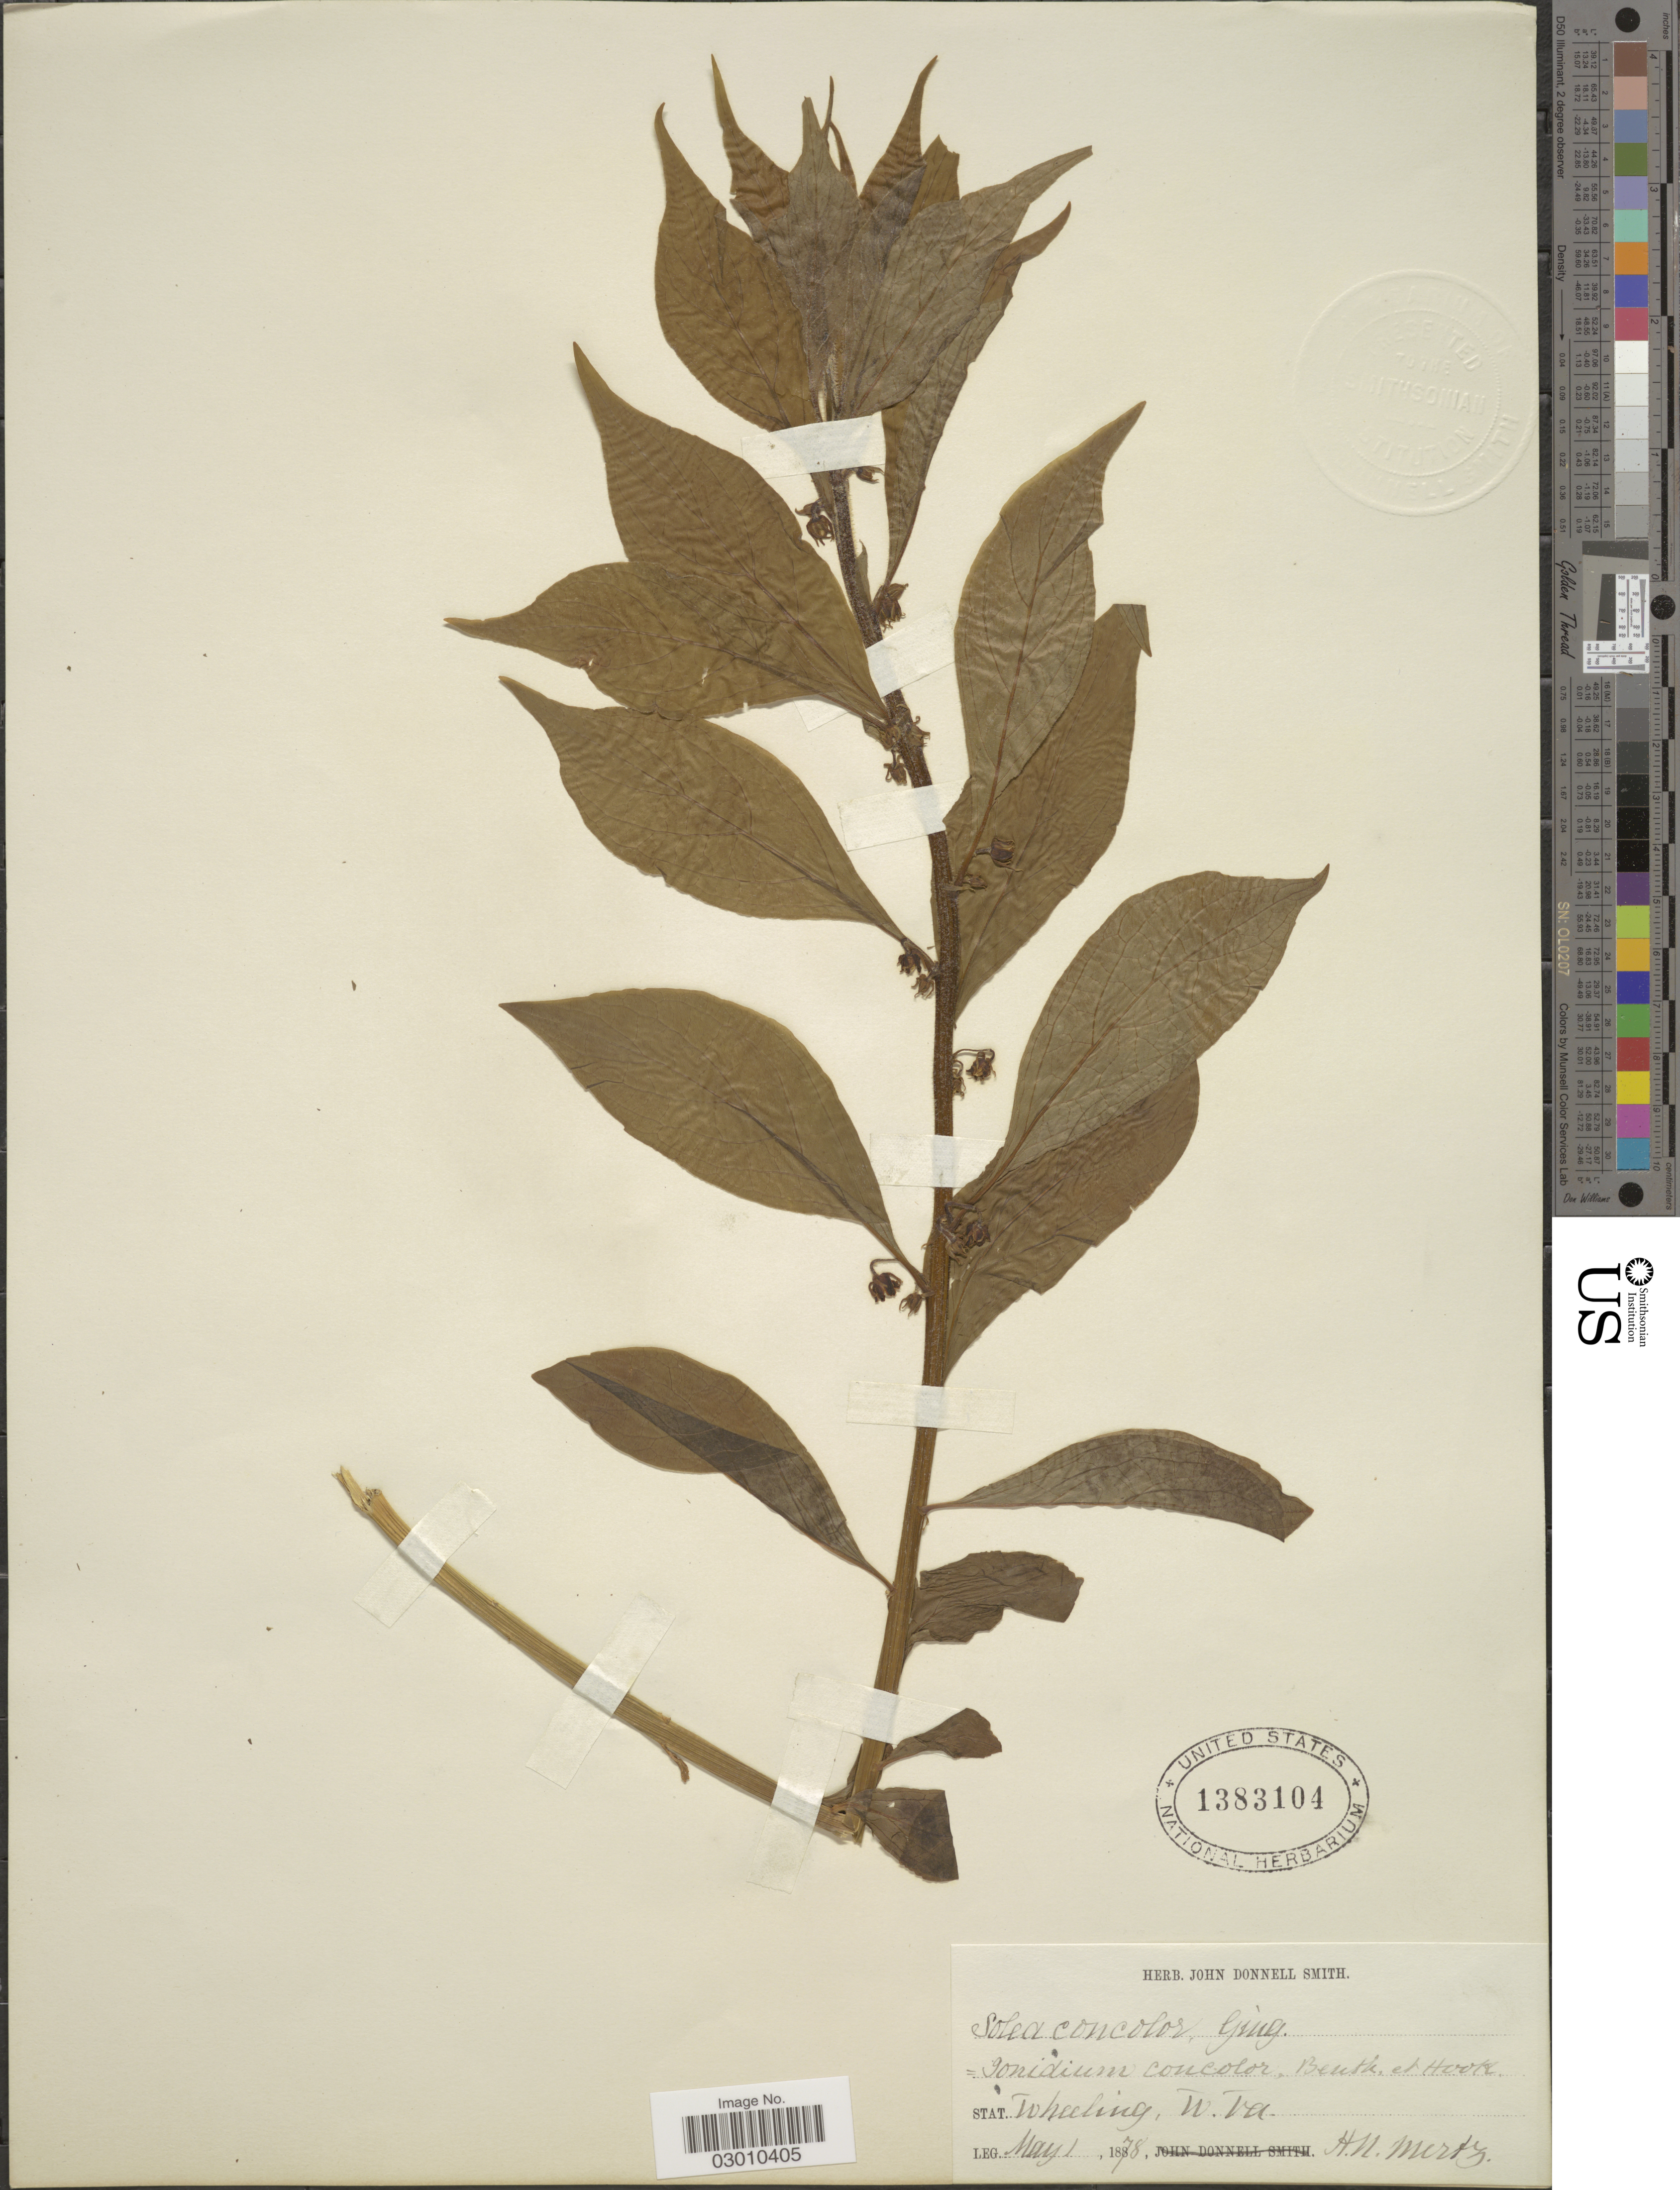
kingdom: Plantae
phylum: Tracheophyta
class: Magnoliopsida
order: Malpighiales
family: Violaceae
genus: Cubelium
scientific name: Cubelium concolor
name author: (T.F. Forst.) Raf. ex Britton & A. Br.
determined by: Strong, Mark T., (BOT), Smithsonian Institution - National Museum of Natural History (UNITED STATES)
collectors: H. Mertz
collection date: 1878-05-01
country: United States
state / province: West Virginia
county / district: Ohio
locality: Wheeling.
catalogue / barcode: US 1383104